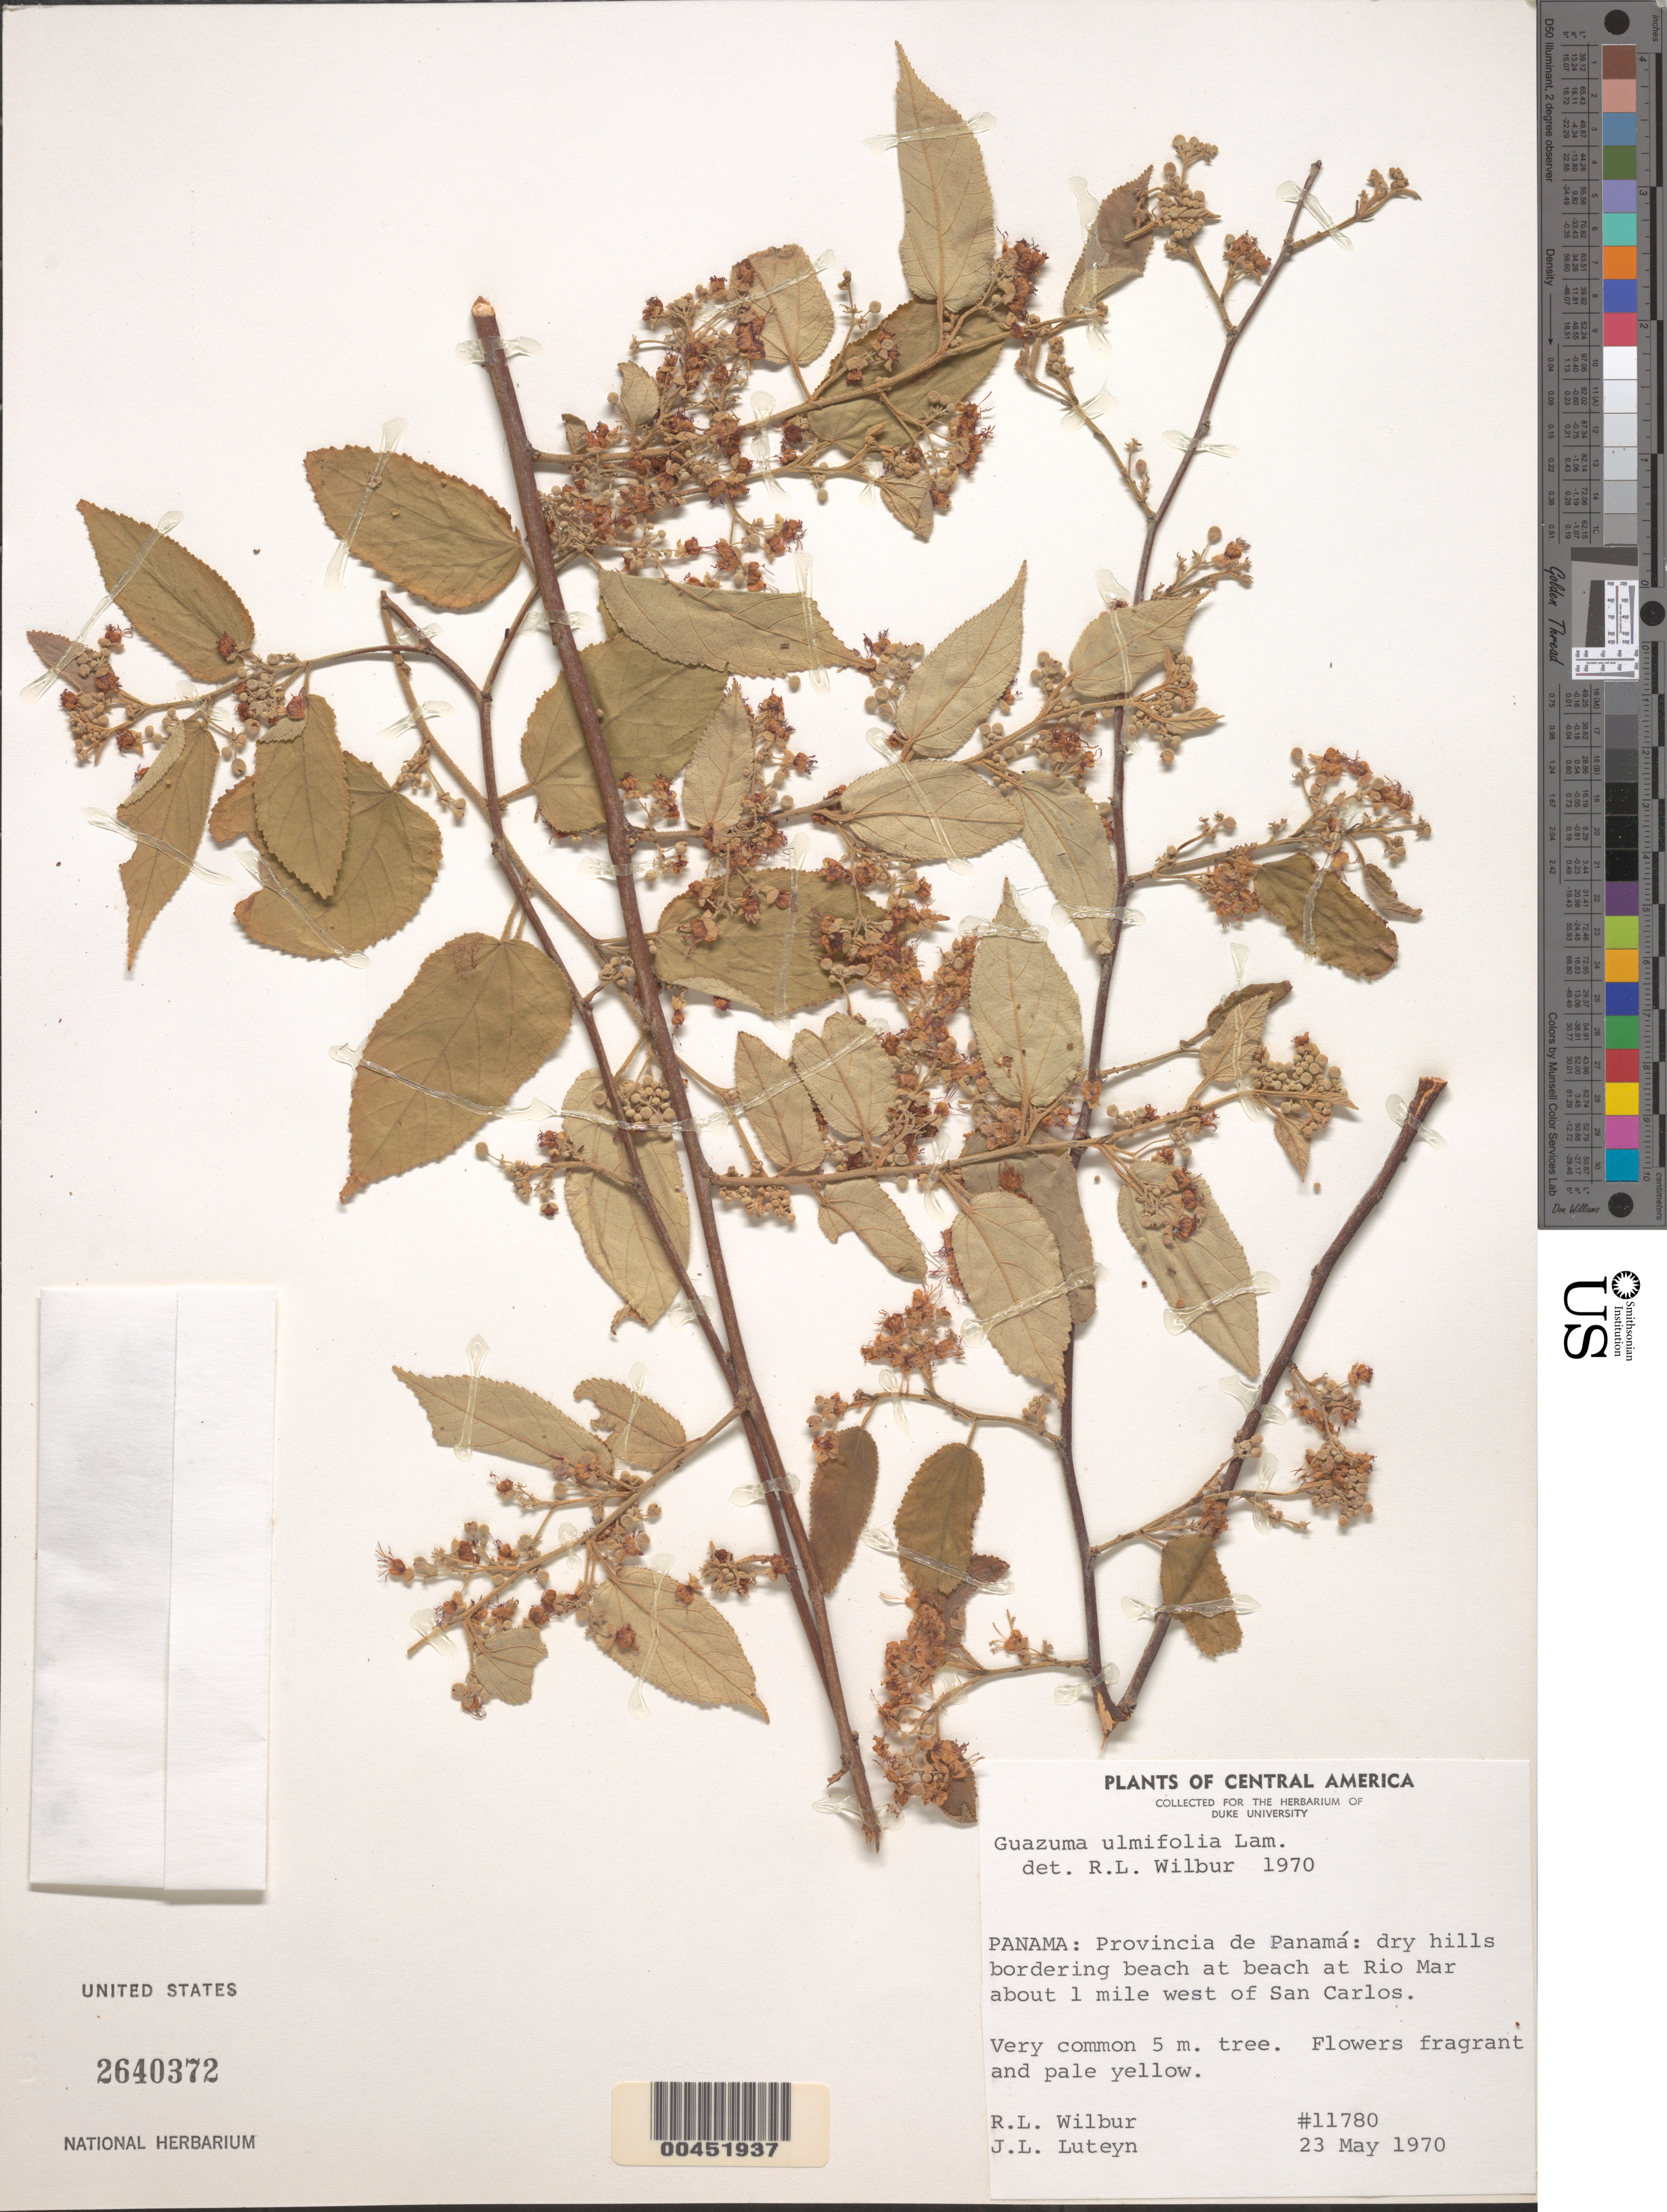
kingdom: Plantae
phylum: Tracheophyta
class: Magnoliopsida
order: Malvales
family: Malvaceae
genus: Guazuma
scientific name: Guazuma ulmifolia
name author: Lam.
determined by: Wilbur, R. L.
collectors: R. L. Wilbur & J. L. Luteyn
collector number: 11780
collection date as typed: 23 May 1970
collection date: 1970-05-23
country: Panama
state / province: Panamá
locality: Rio Mar about 1 mi W of San Carlos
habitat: Dry hills bordering beach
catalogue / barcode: US 2640372